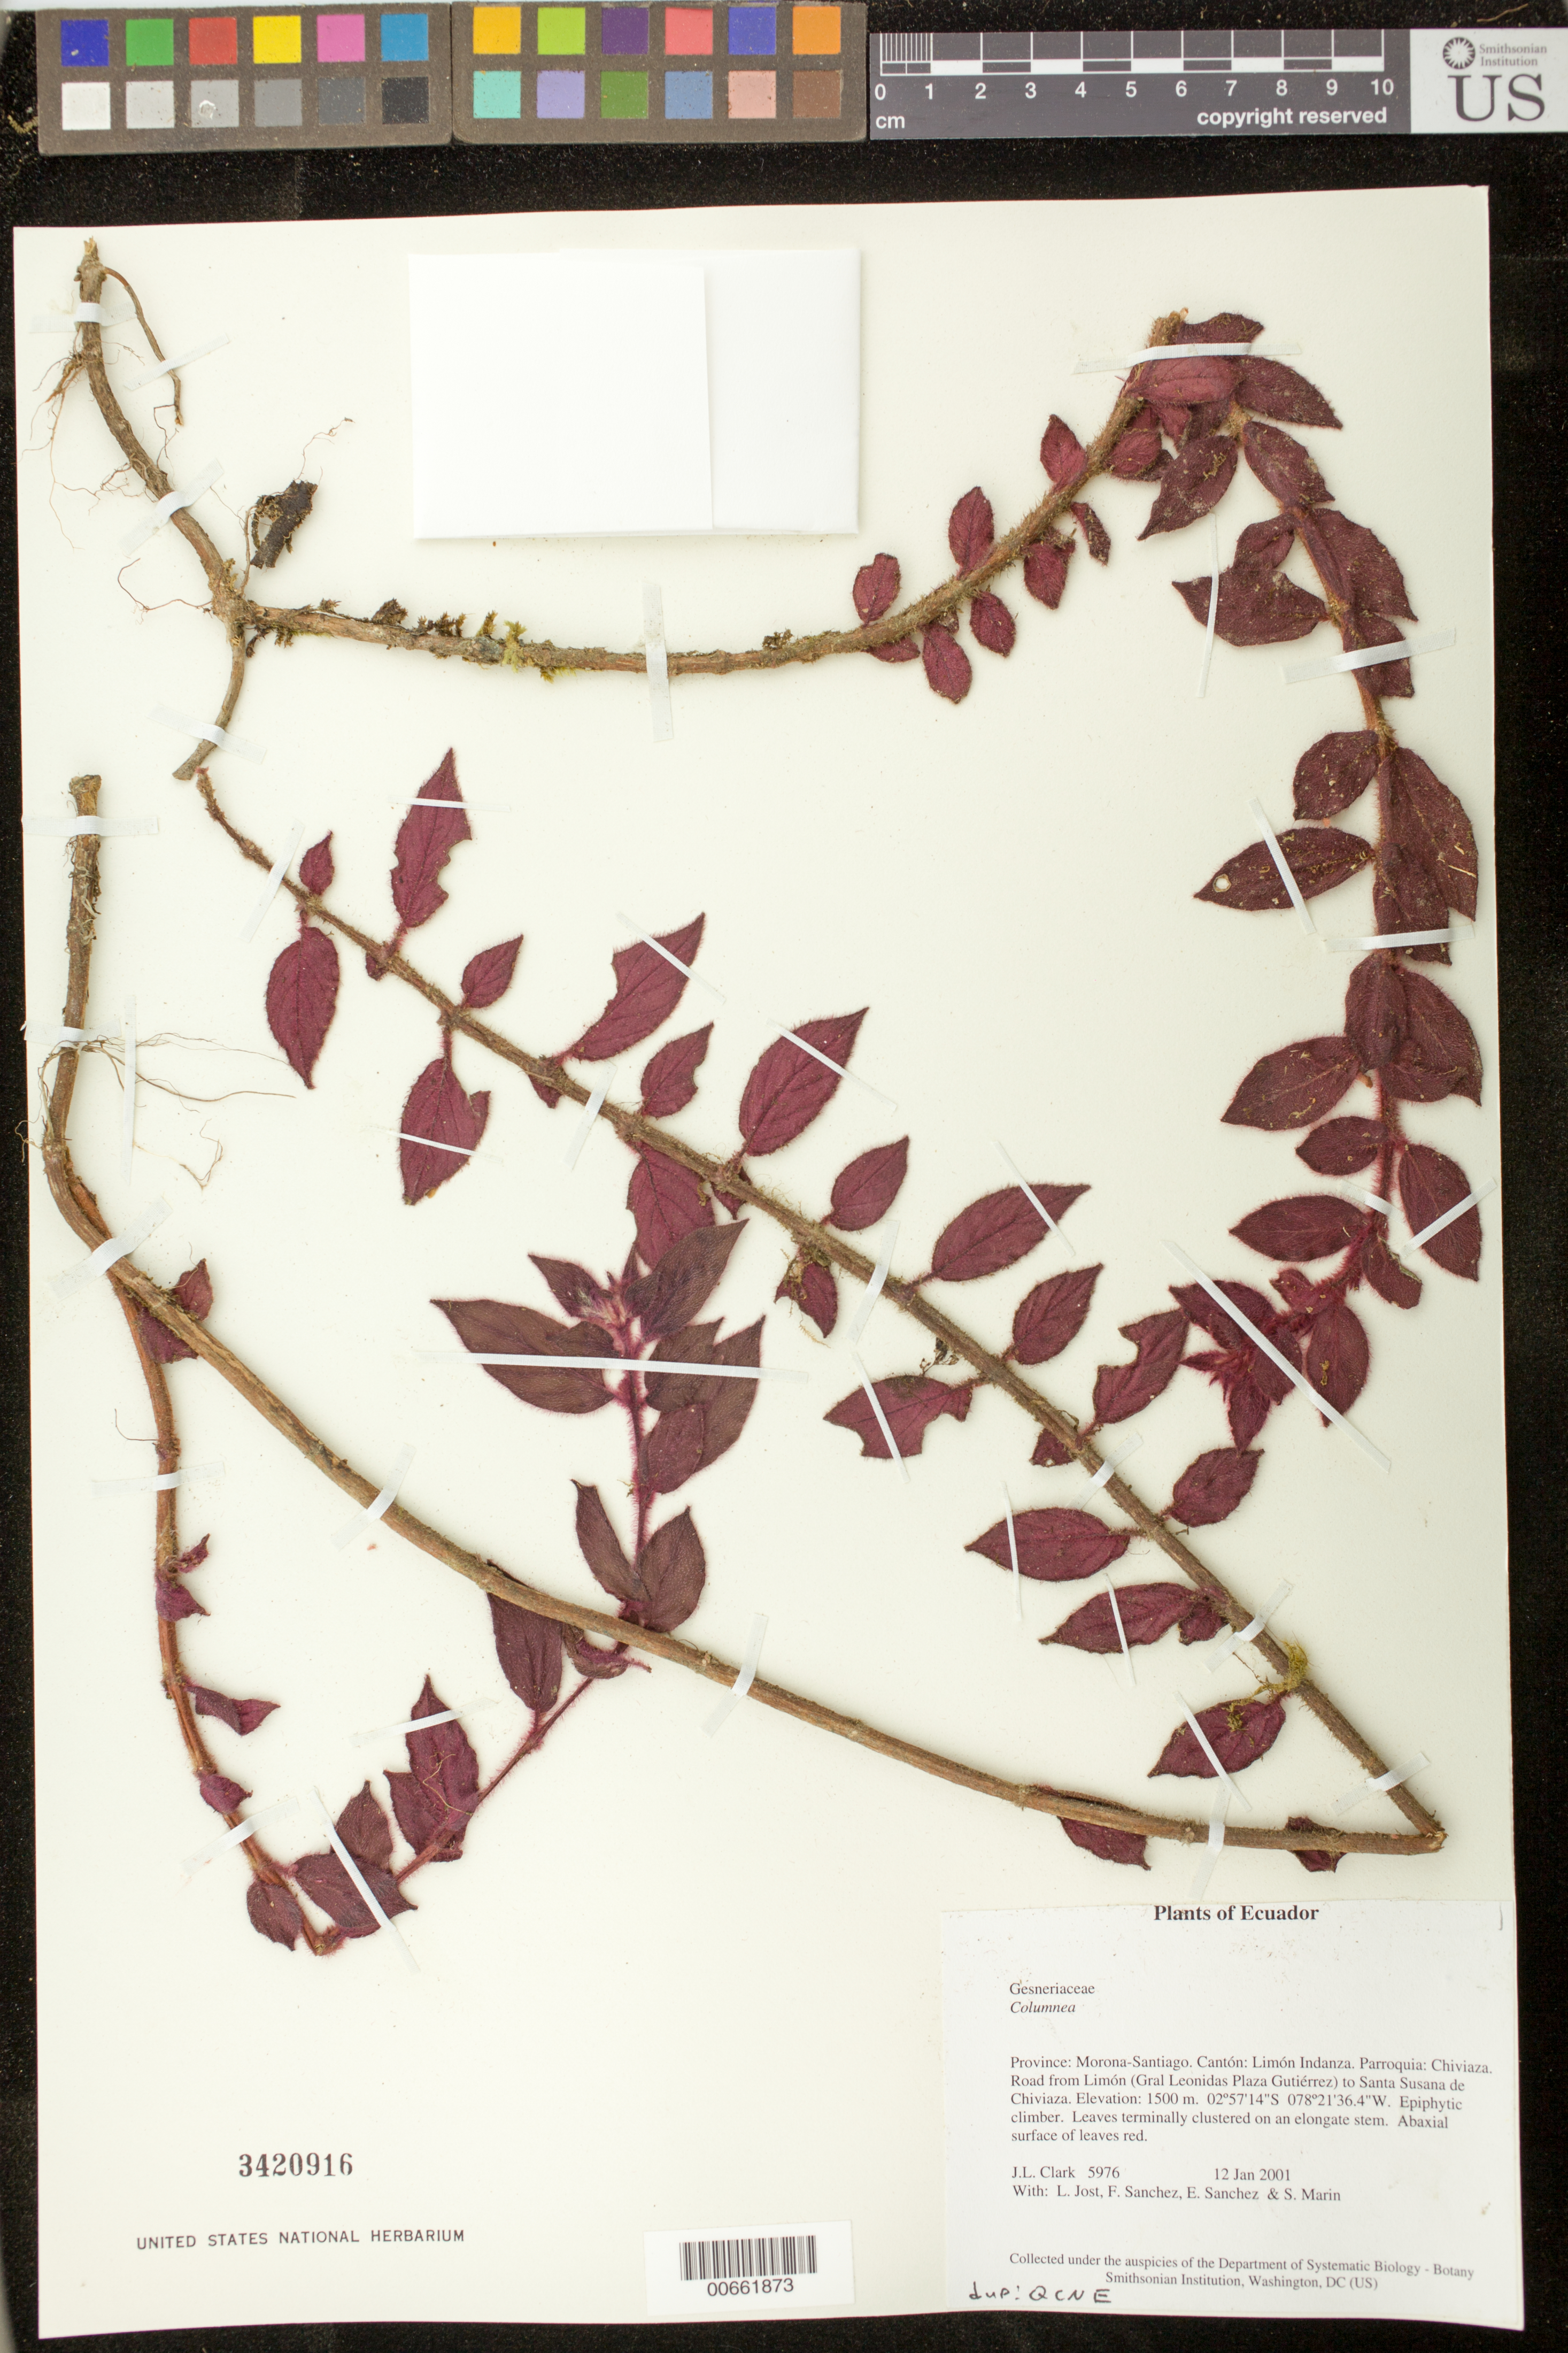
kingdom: Plantae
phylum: Tracheophyta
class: Magnoliopsida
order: Lamiales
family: Gesneriaceae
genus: Columnea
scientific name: Columnea sp.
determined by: Skog, Laurence E.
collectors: J. L. Clark, L. Jost, F. Sanchez, E. Sanchez & S. Marin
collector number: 5976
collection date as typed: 12 Jan 2001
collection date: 2001-01-12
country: Ecuador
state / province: Morona-Santiago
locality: Cantón: Limón Indanza. Parroquia: Chiviaza. Road from Limón (Gral Leonidas Plaza Gutiérrez) to Santa Susana de Chiviaza.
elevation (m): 1500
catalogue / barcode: US 3420916